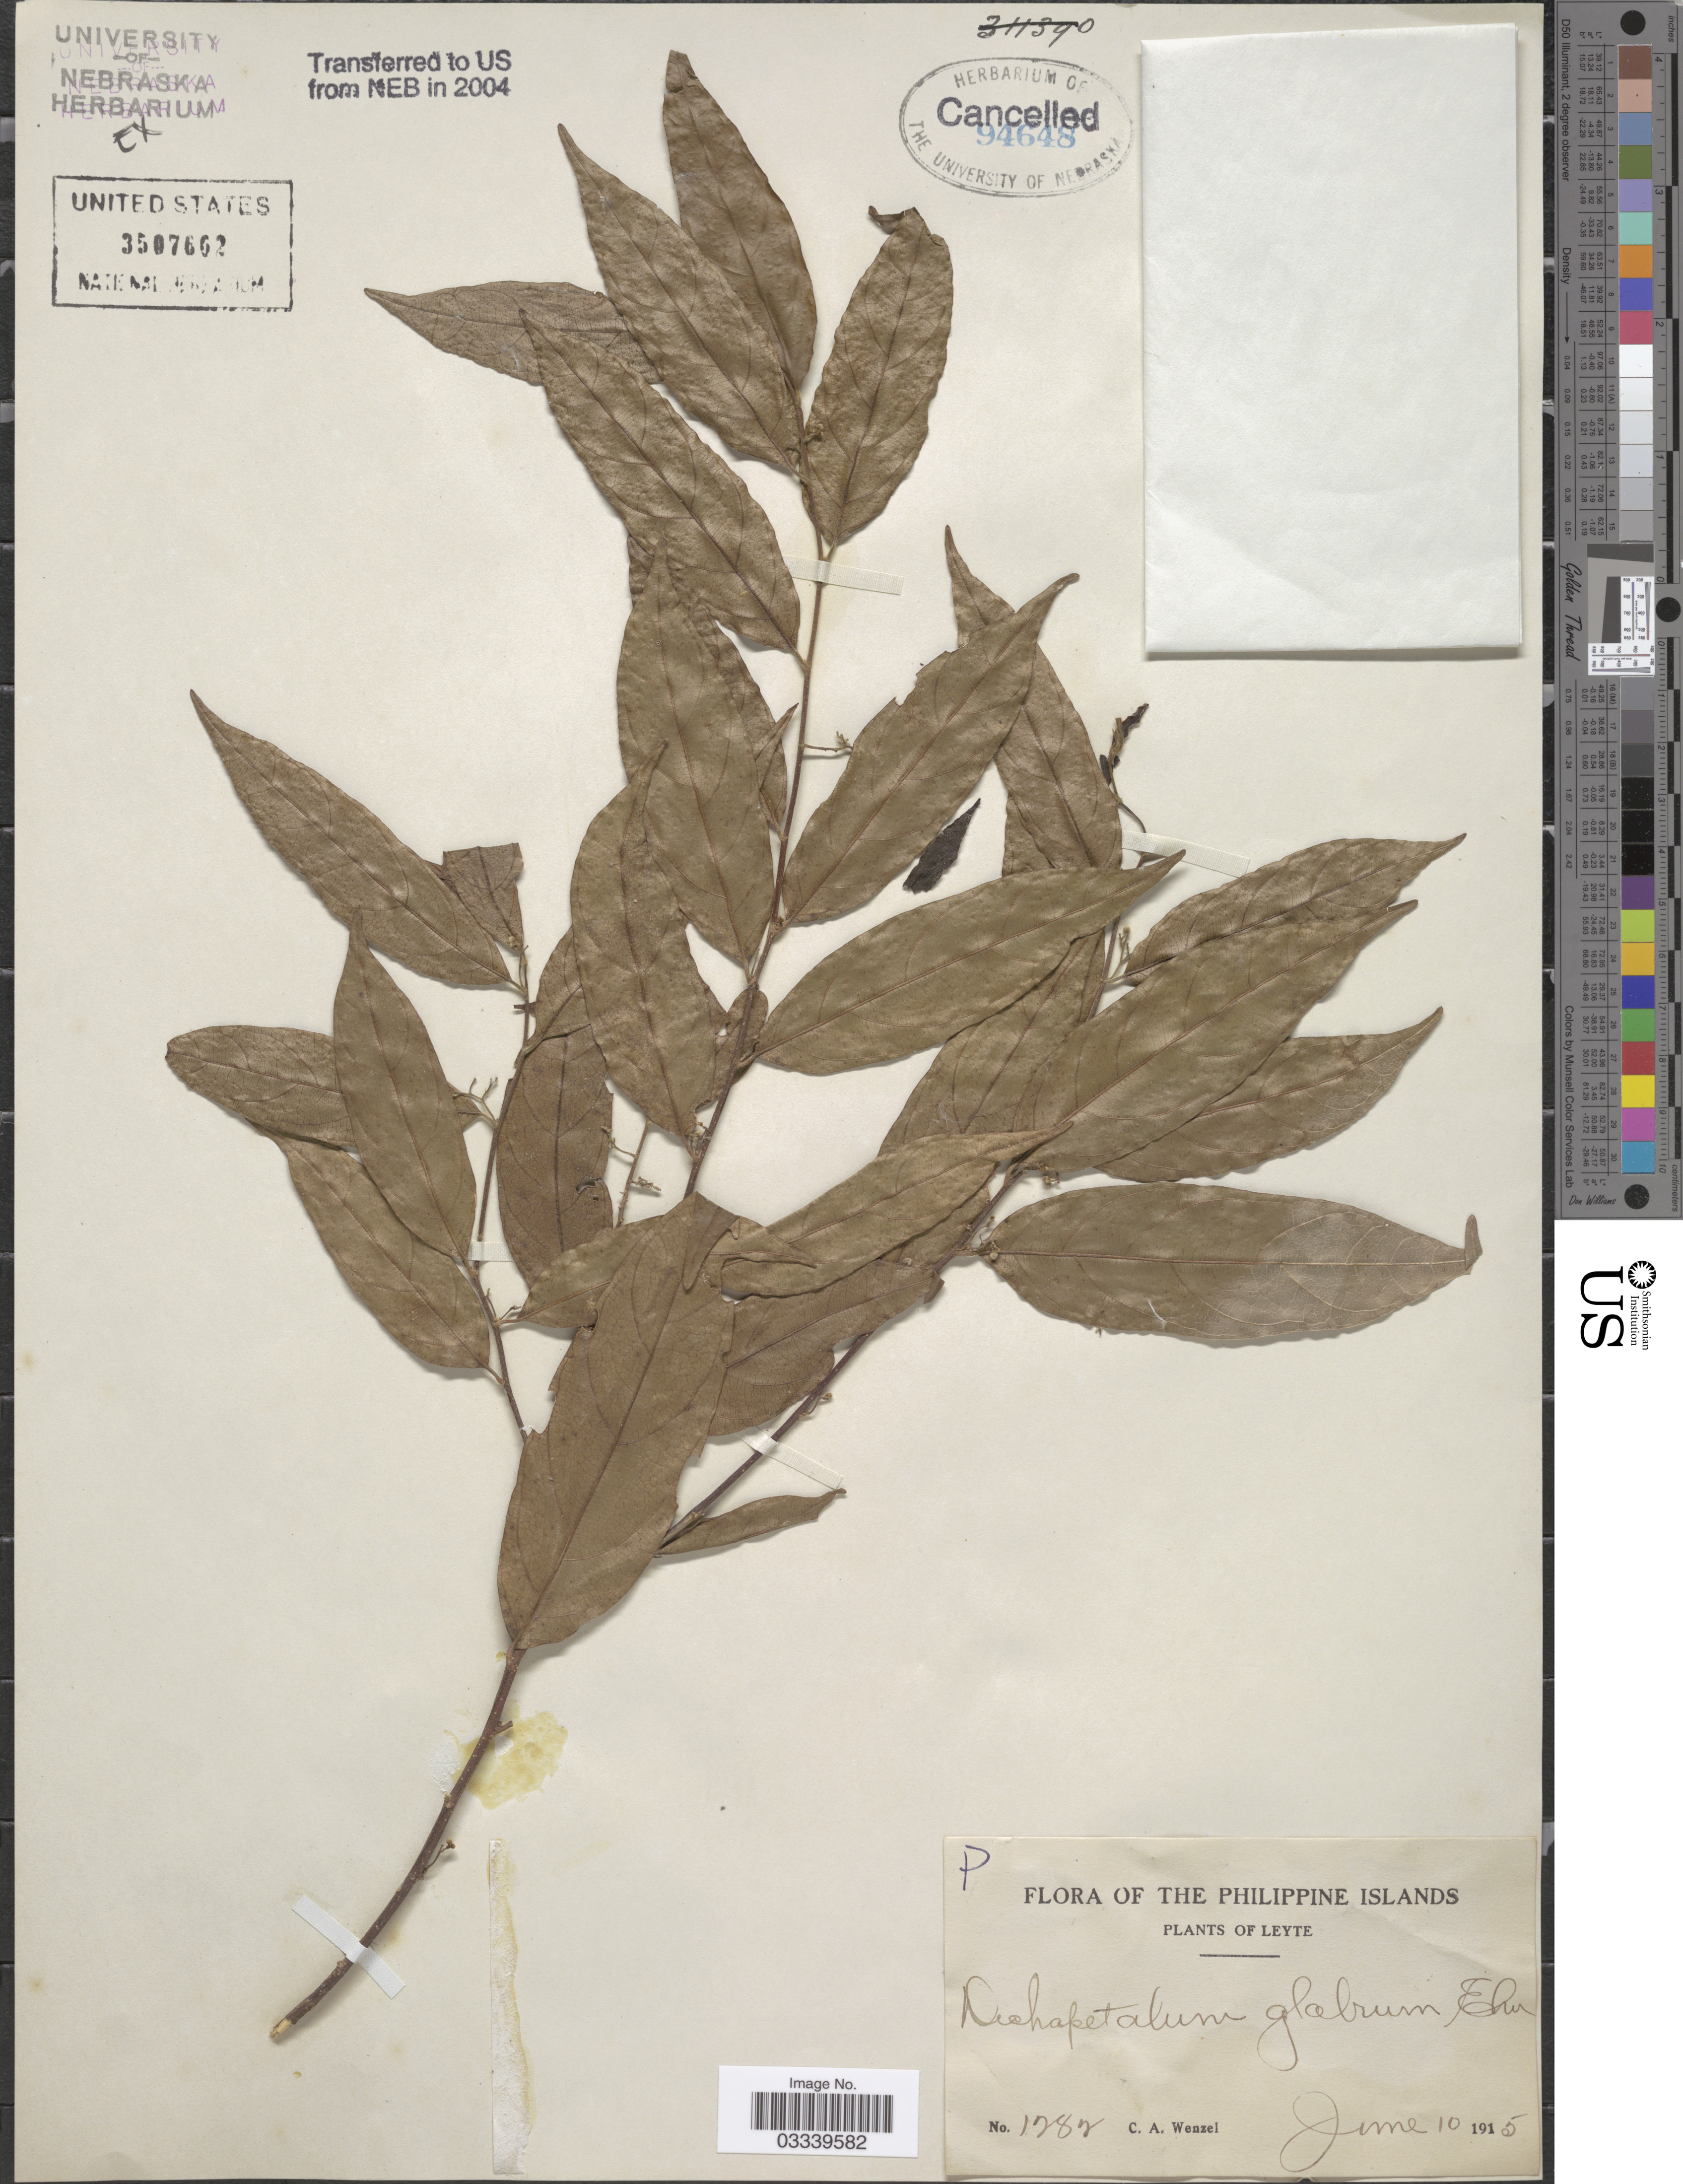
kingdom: Plantae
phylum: Tracheophyta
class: Magnoliopsida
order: Malpighiales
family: Dichapetalaceae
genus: Dichapetalum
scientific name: Dichapetalum glabrum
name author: Elmer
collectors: C. Wenzel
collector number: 1282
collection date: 1915-06-10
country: Philippines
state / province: Eastern Visayas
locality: The Philippine Islands. Leyte.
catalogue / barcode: US 3507662